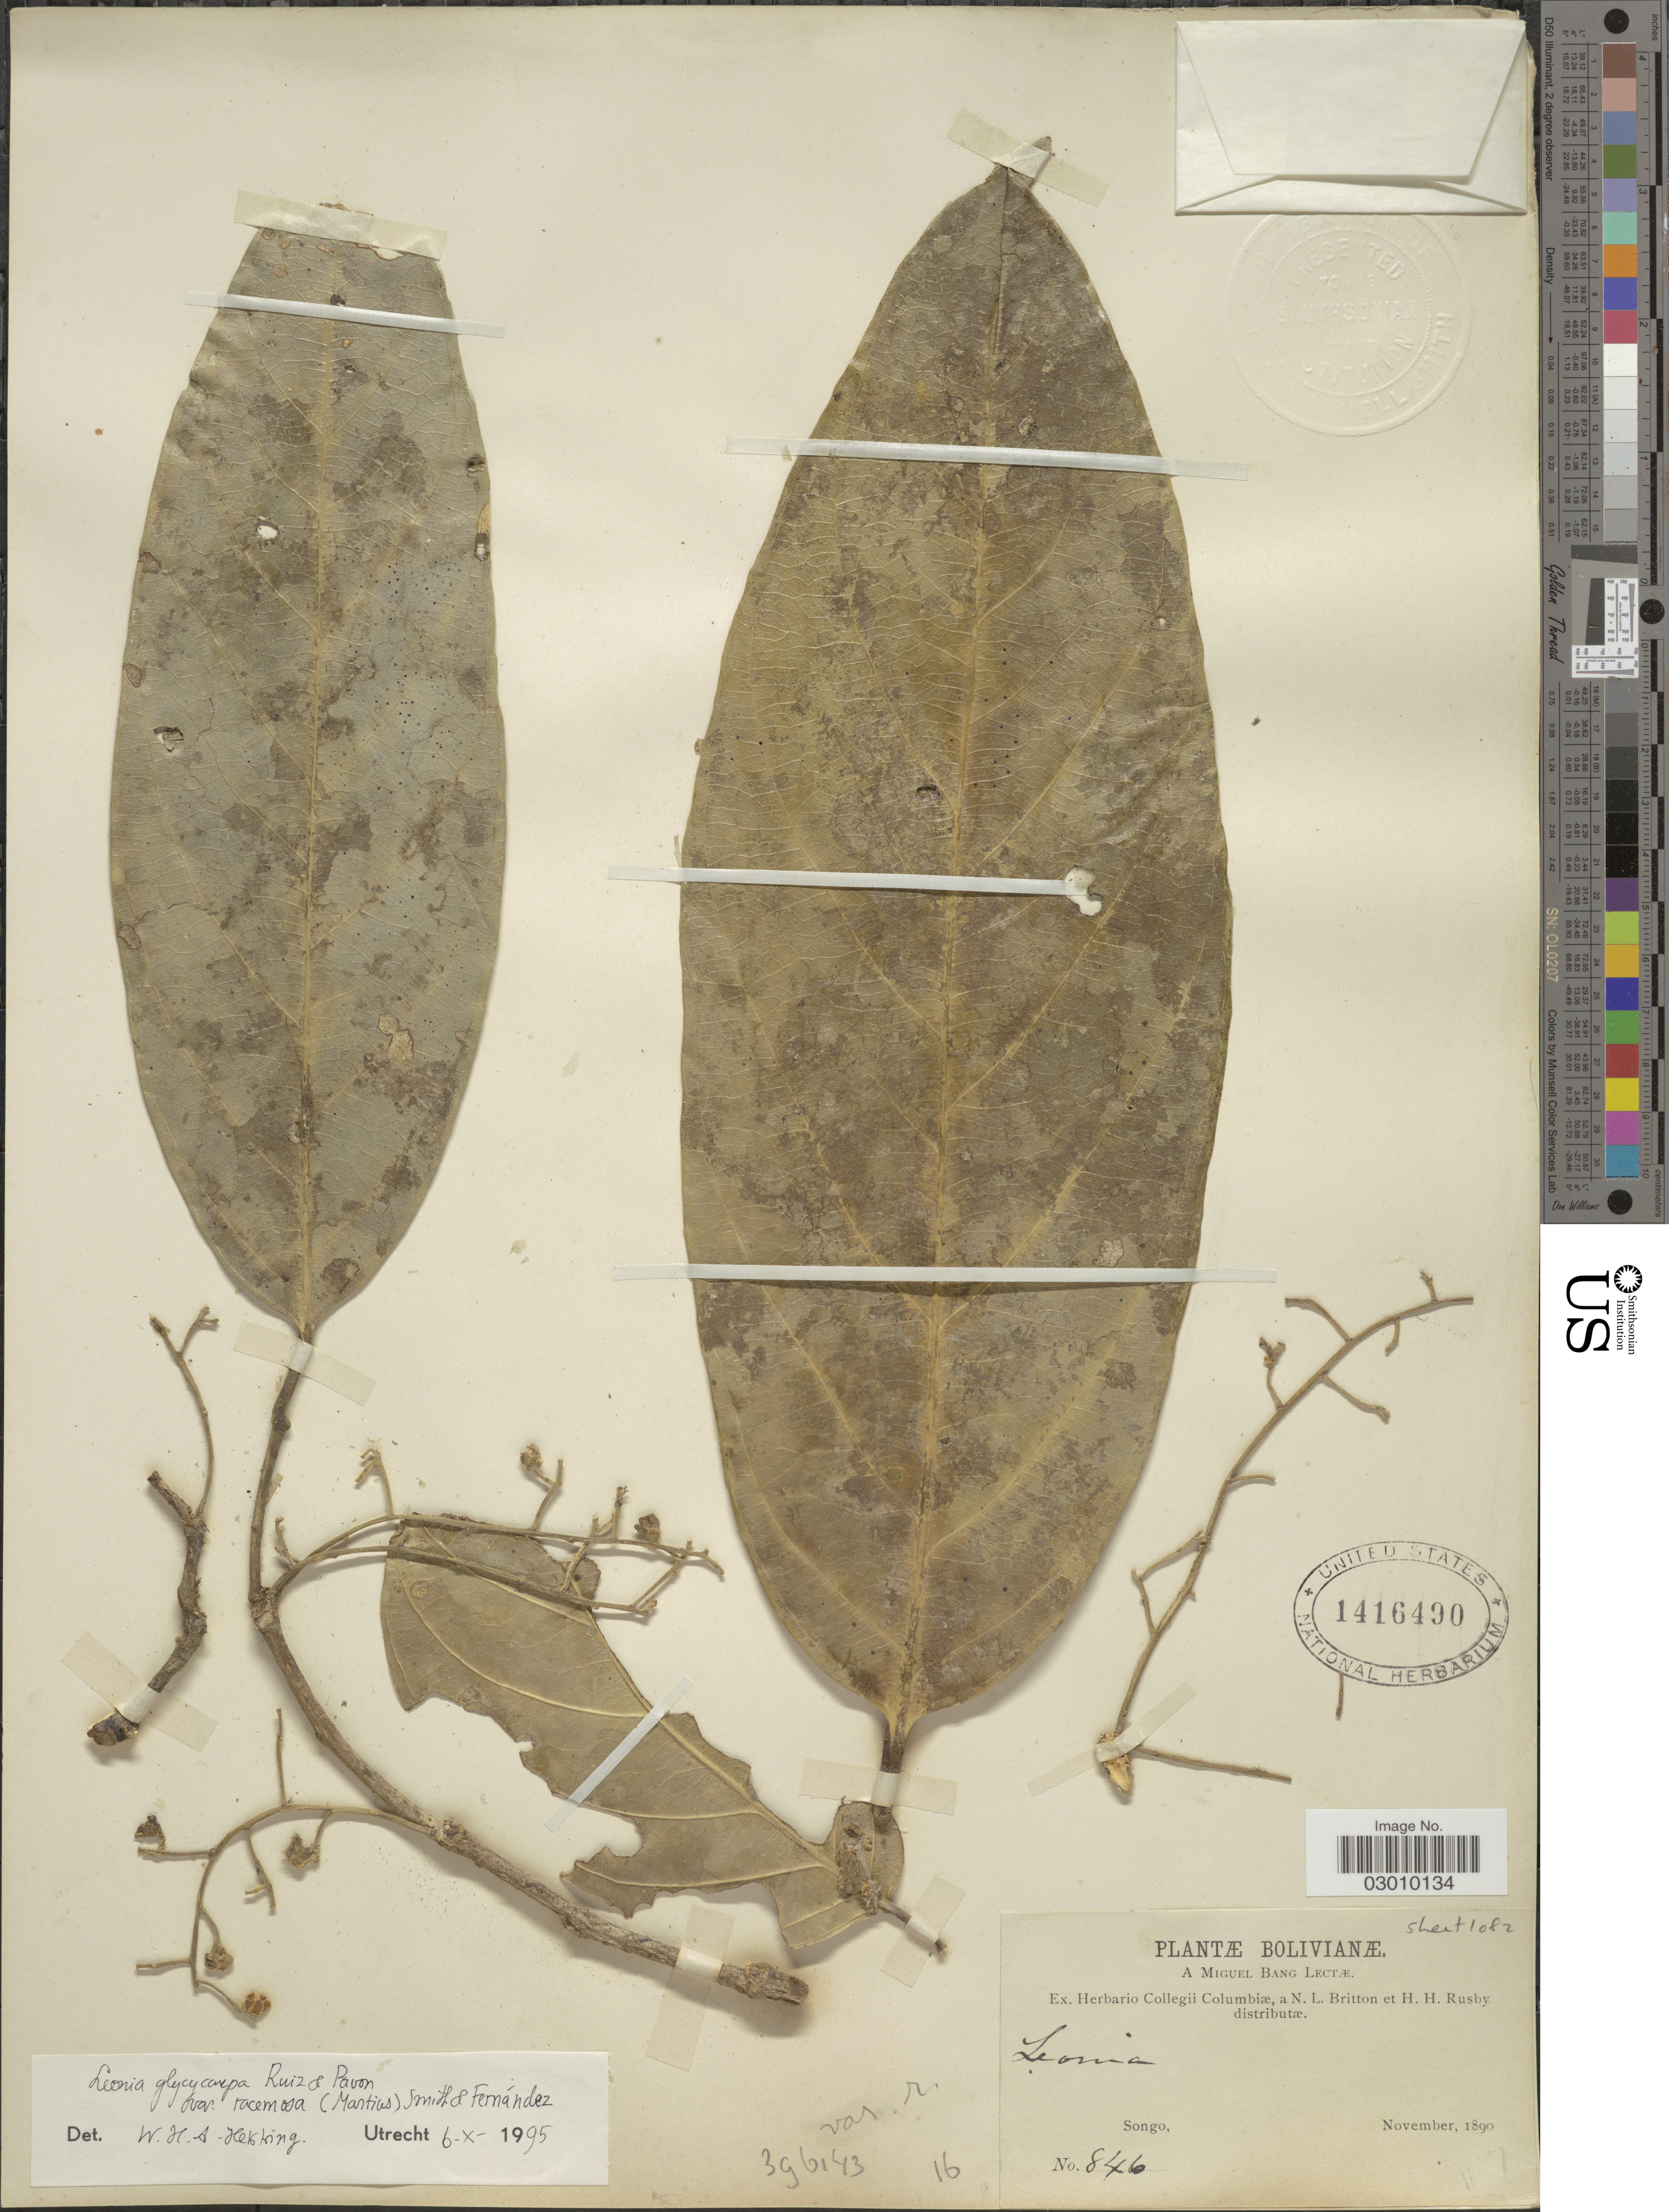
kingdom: Plantae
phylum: Tracheophyta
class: Magnoliopsida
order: Malpighiales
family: Violaceae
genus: Leonia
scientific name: Leonia glycycarpa var. racemosa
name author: (Mart.) L.B. Sm. & A. Fernández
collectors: M. Bang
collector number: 846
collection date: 1890-11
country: Bolivia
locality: Songo.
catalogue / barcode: US 1416490